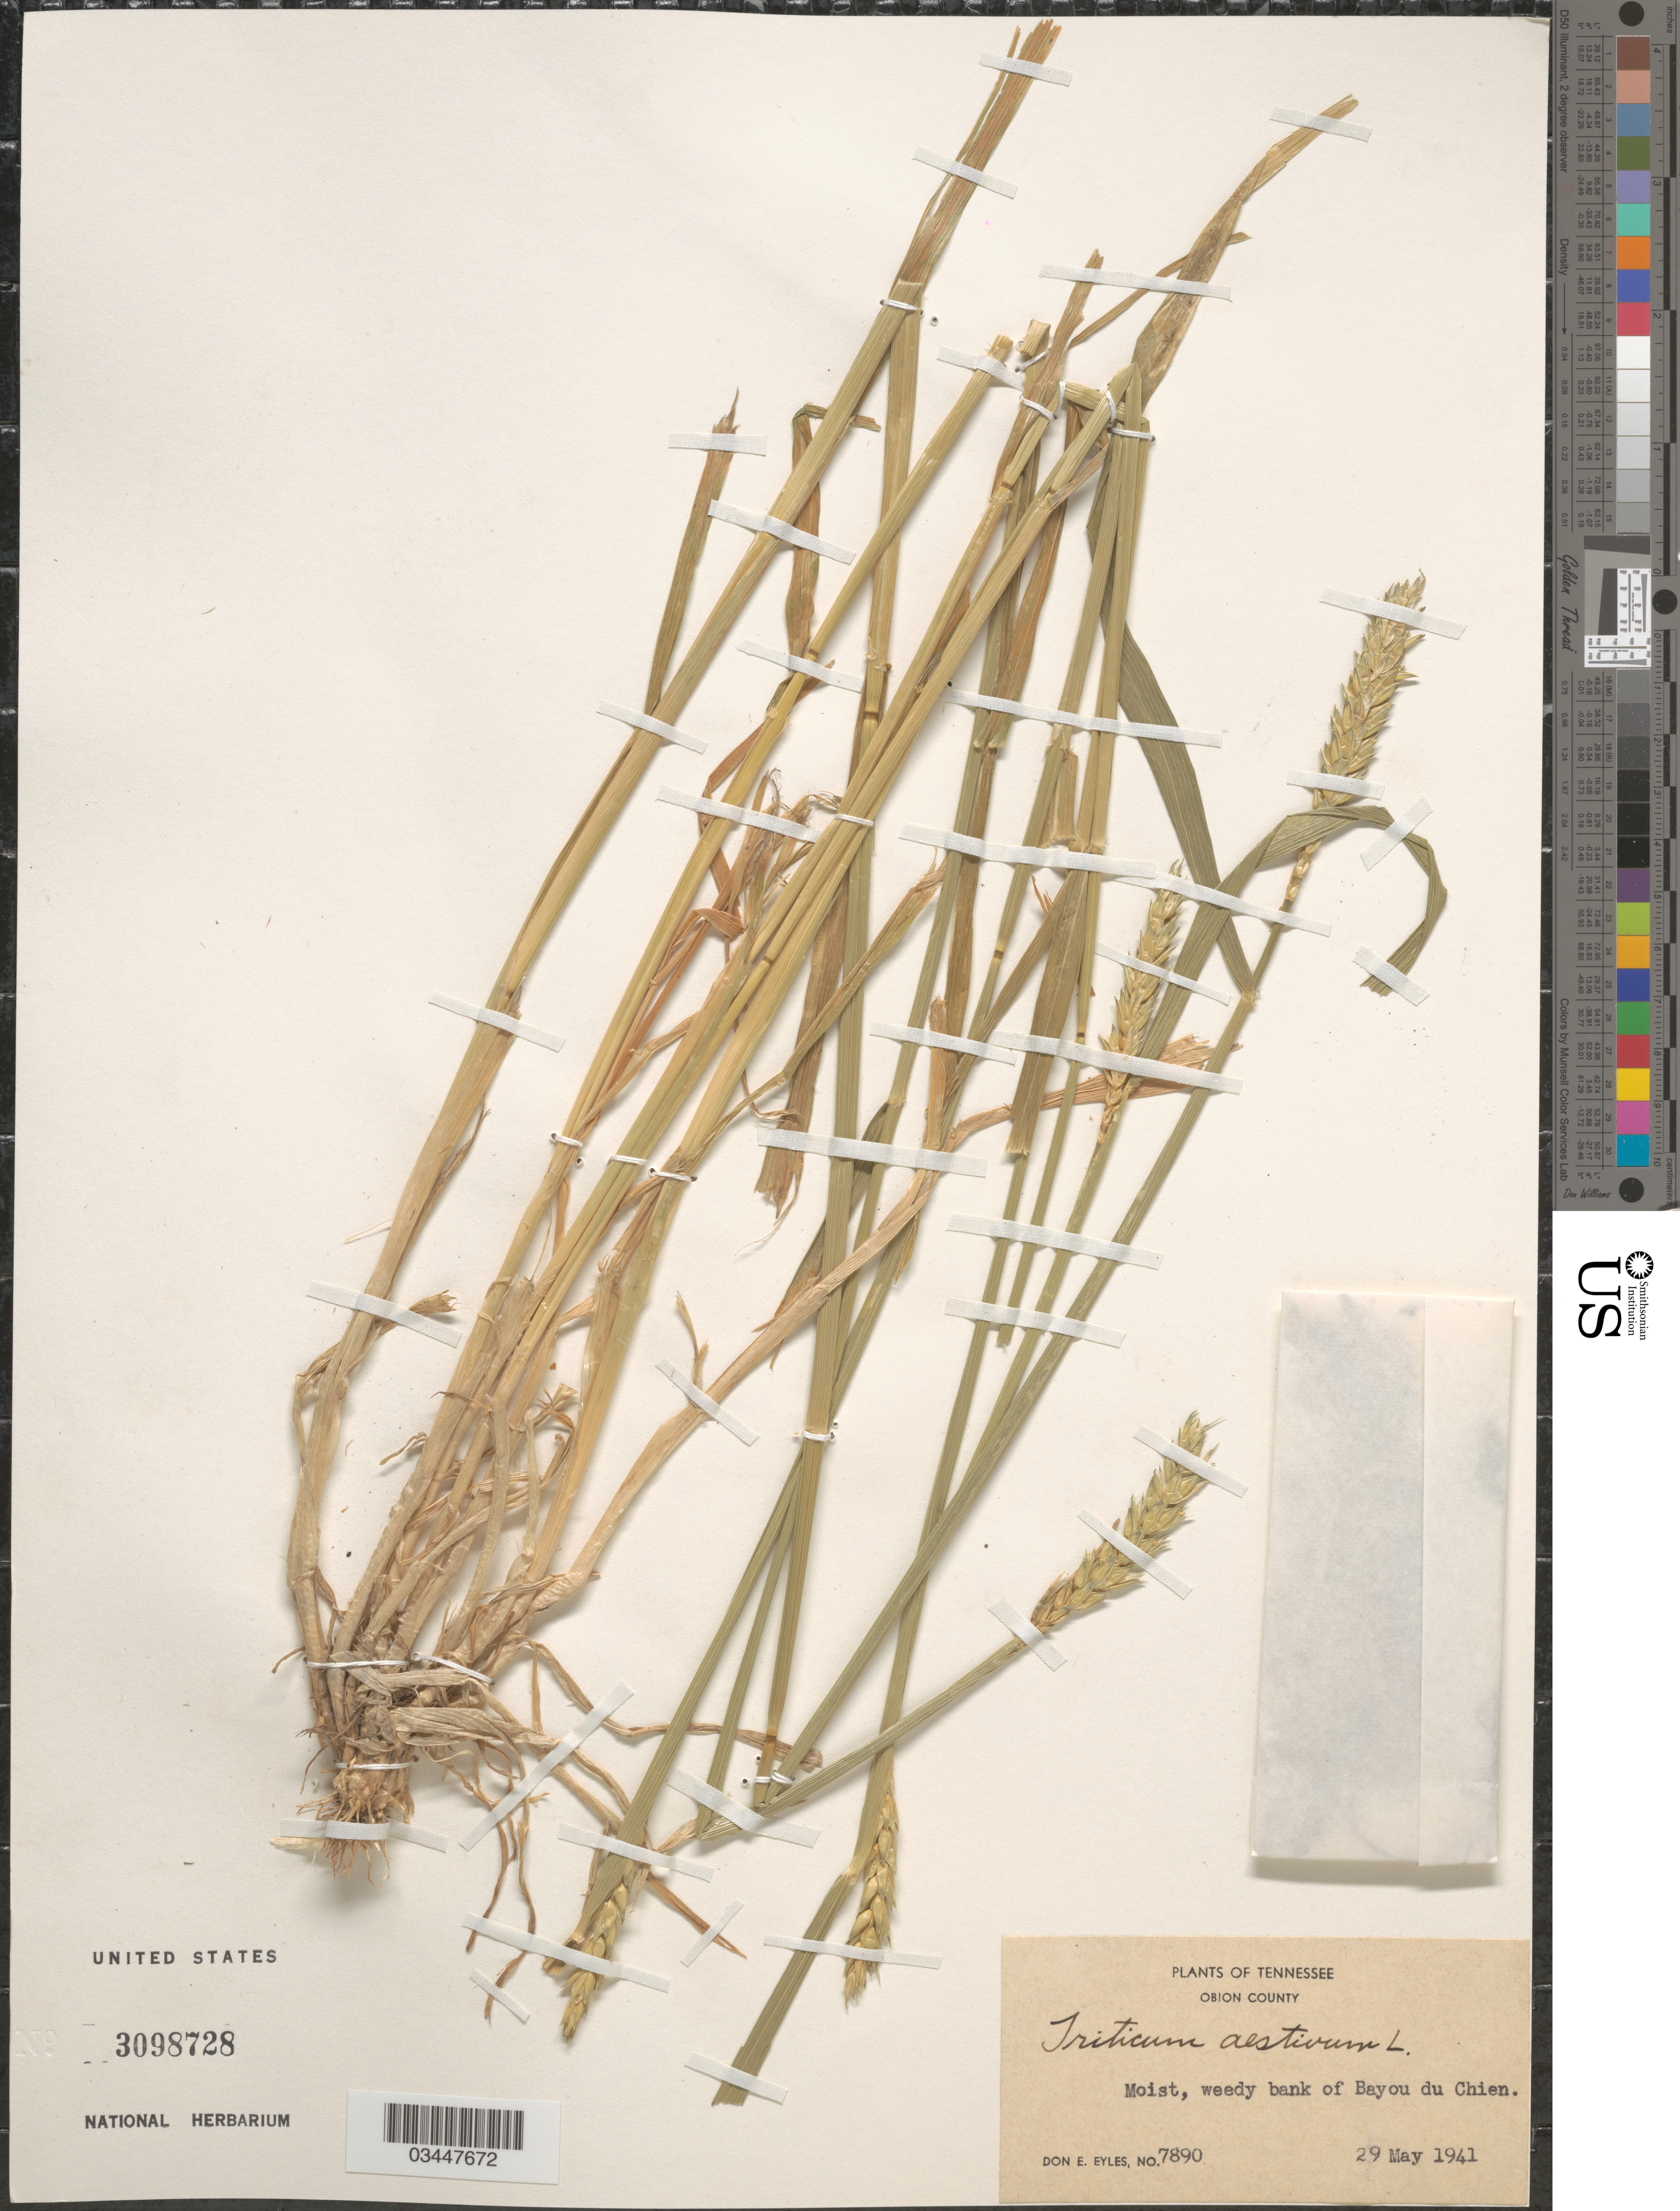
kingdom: Plantae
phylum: Tracheophyta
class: Liliopsida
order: Poales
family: Poaceae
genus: Triticum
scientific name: Triticum aestivum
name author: L.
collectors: D. Eyles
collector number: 7890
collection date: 1941-05-29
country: United States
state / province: Tennessee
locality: Obion County. Moist, weedy bank of Bayou du Chien.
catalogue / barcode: US 3098728